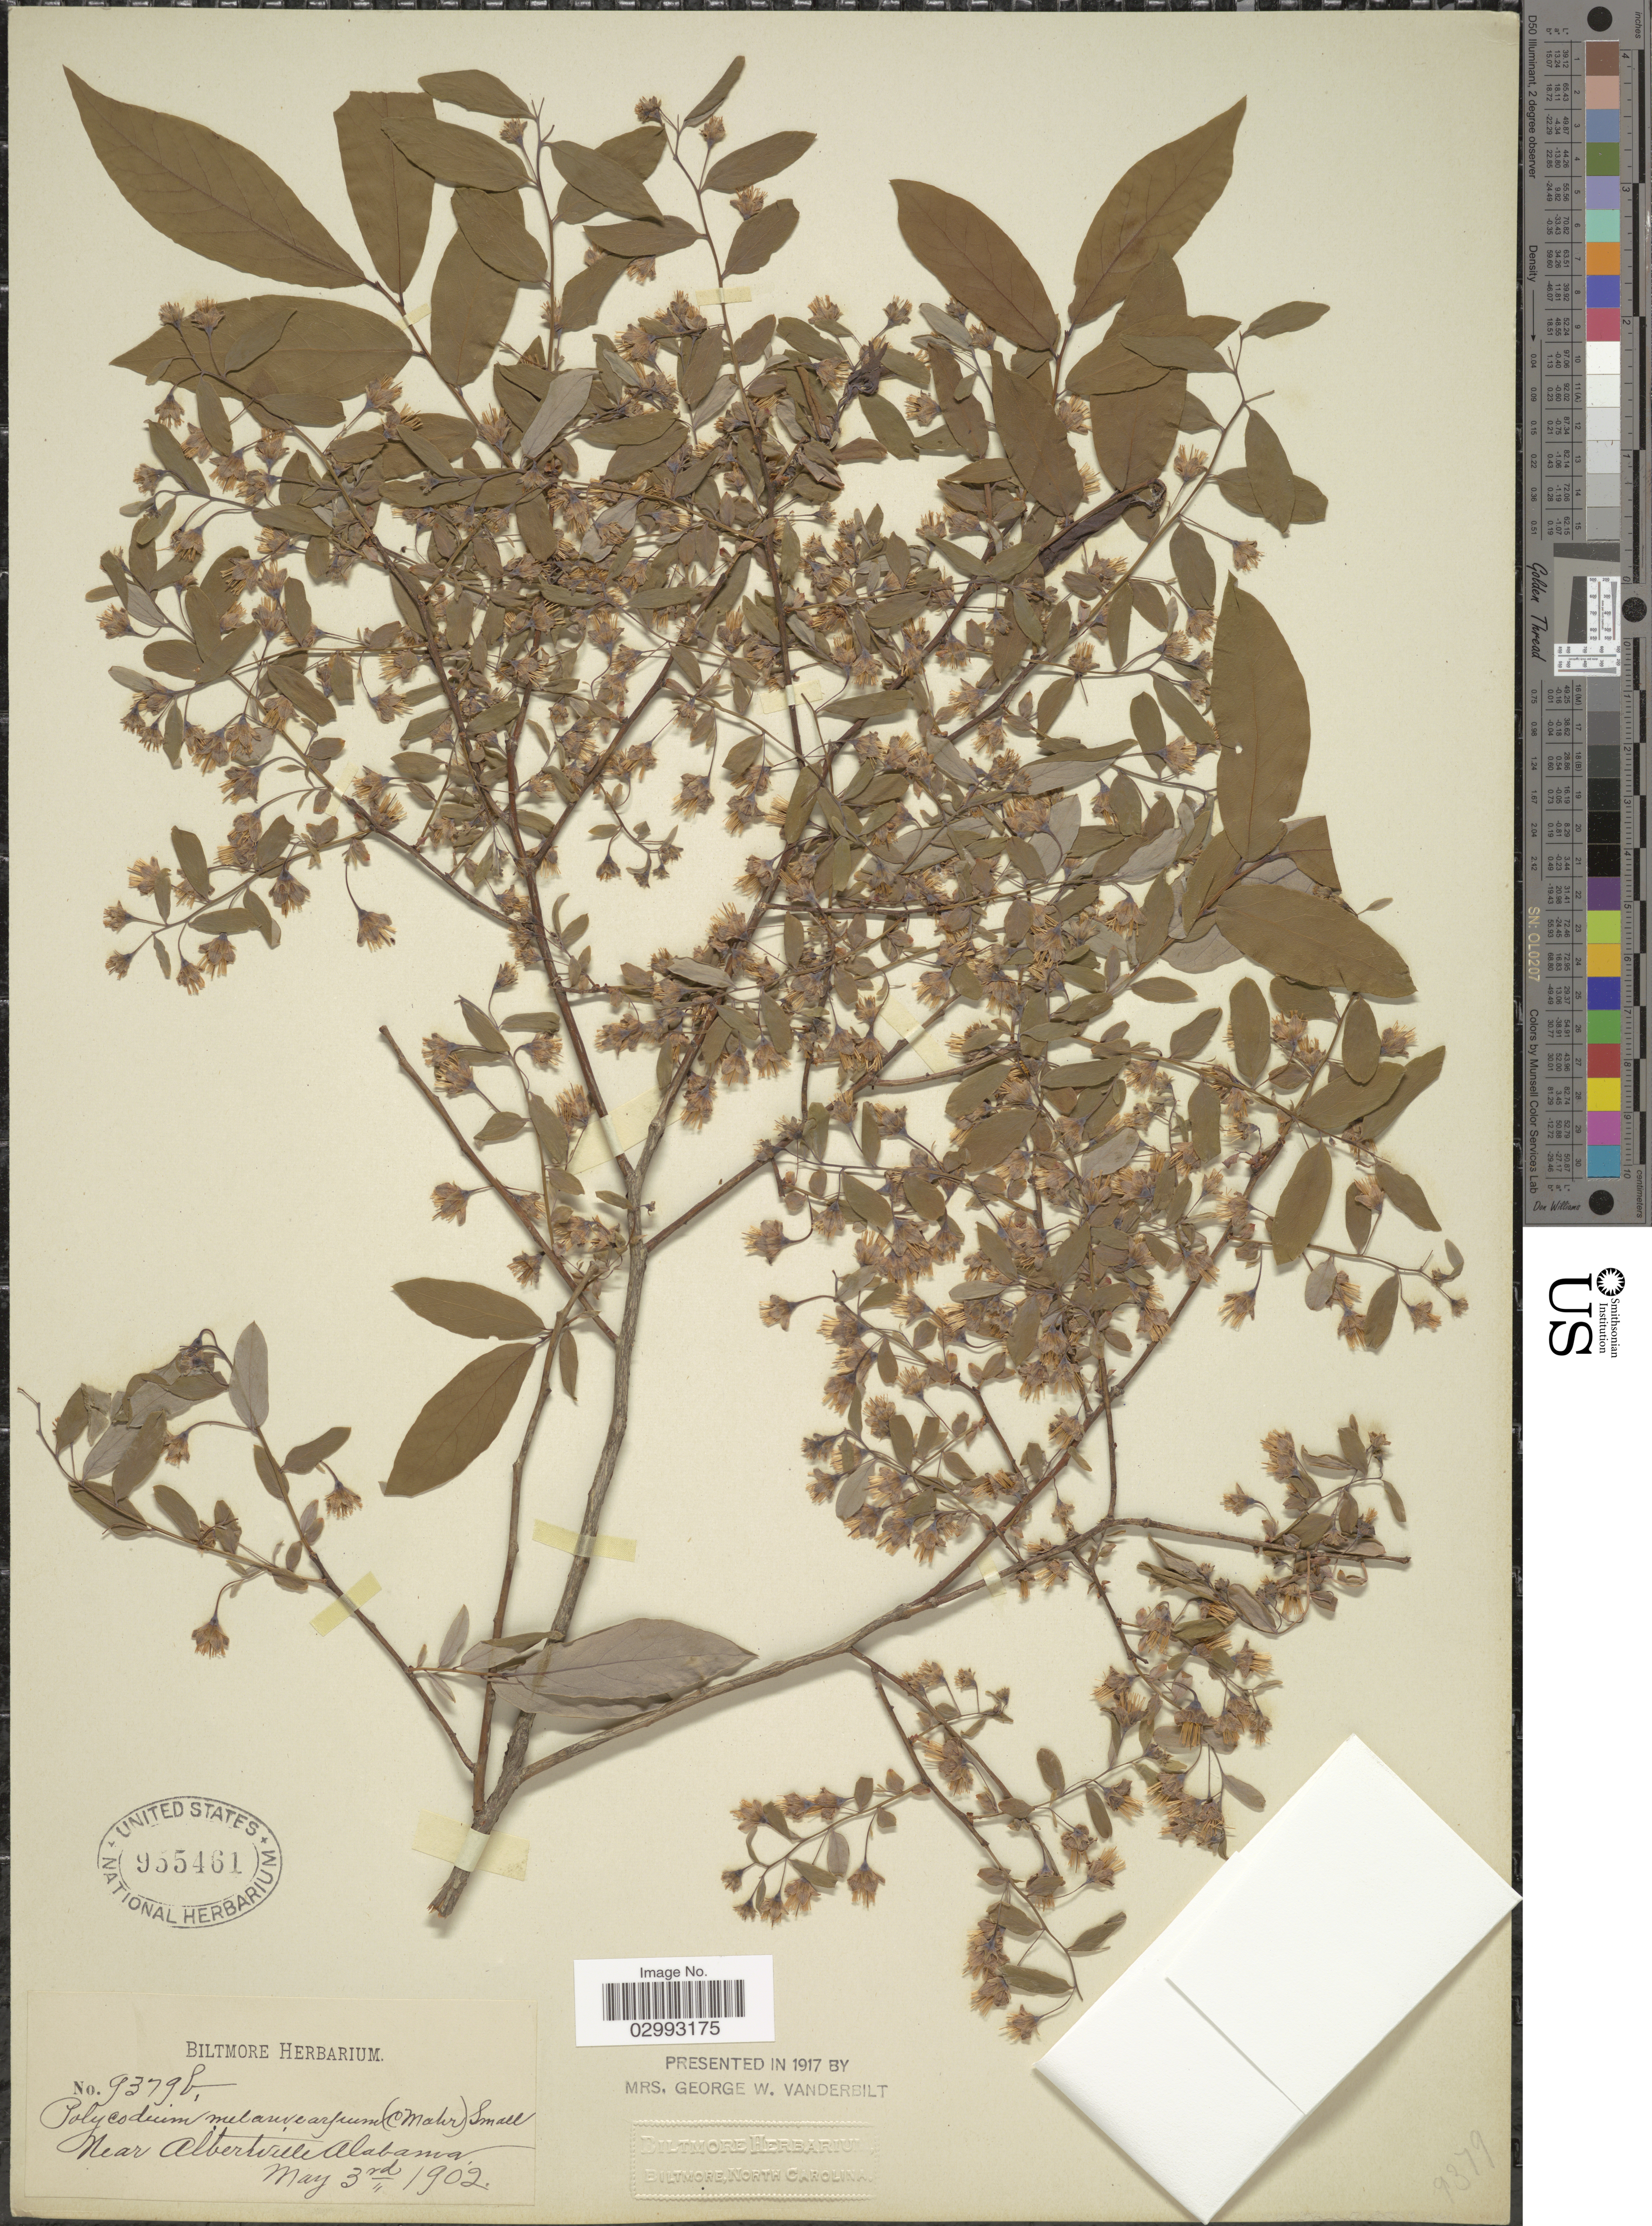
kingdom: Plantae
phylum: Tracheophyta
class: Magnoliopsida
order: Ericales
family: Ericaceae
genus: Polycodium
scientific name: Polycodium melanocarpum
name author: (C. Mohr) Small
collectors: ex herb. Biltmore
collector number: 9379b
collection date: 1902-05-03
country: United States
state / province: Alabama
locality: Near Albertville.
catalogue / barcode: US 955461